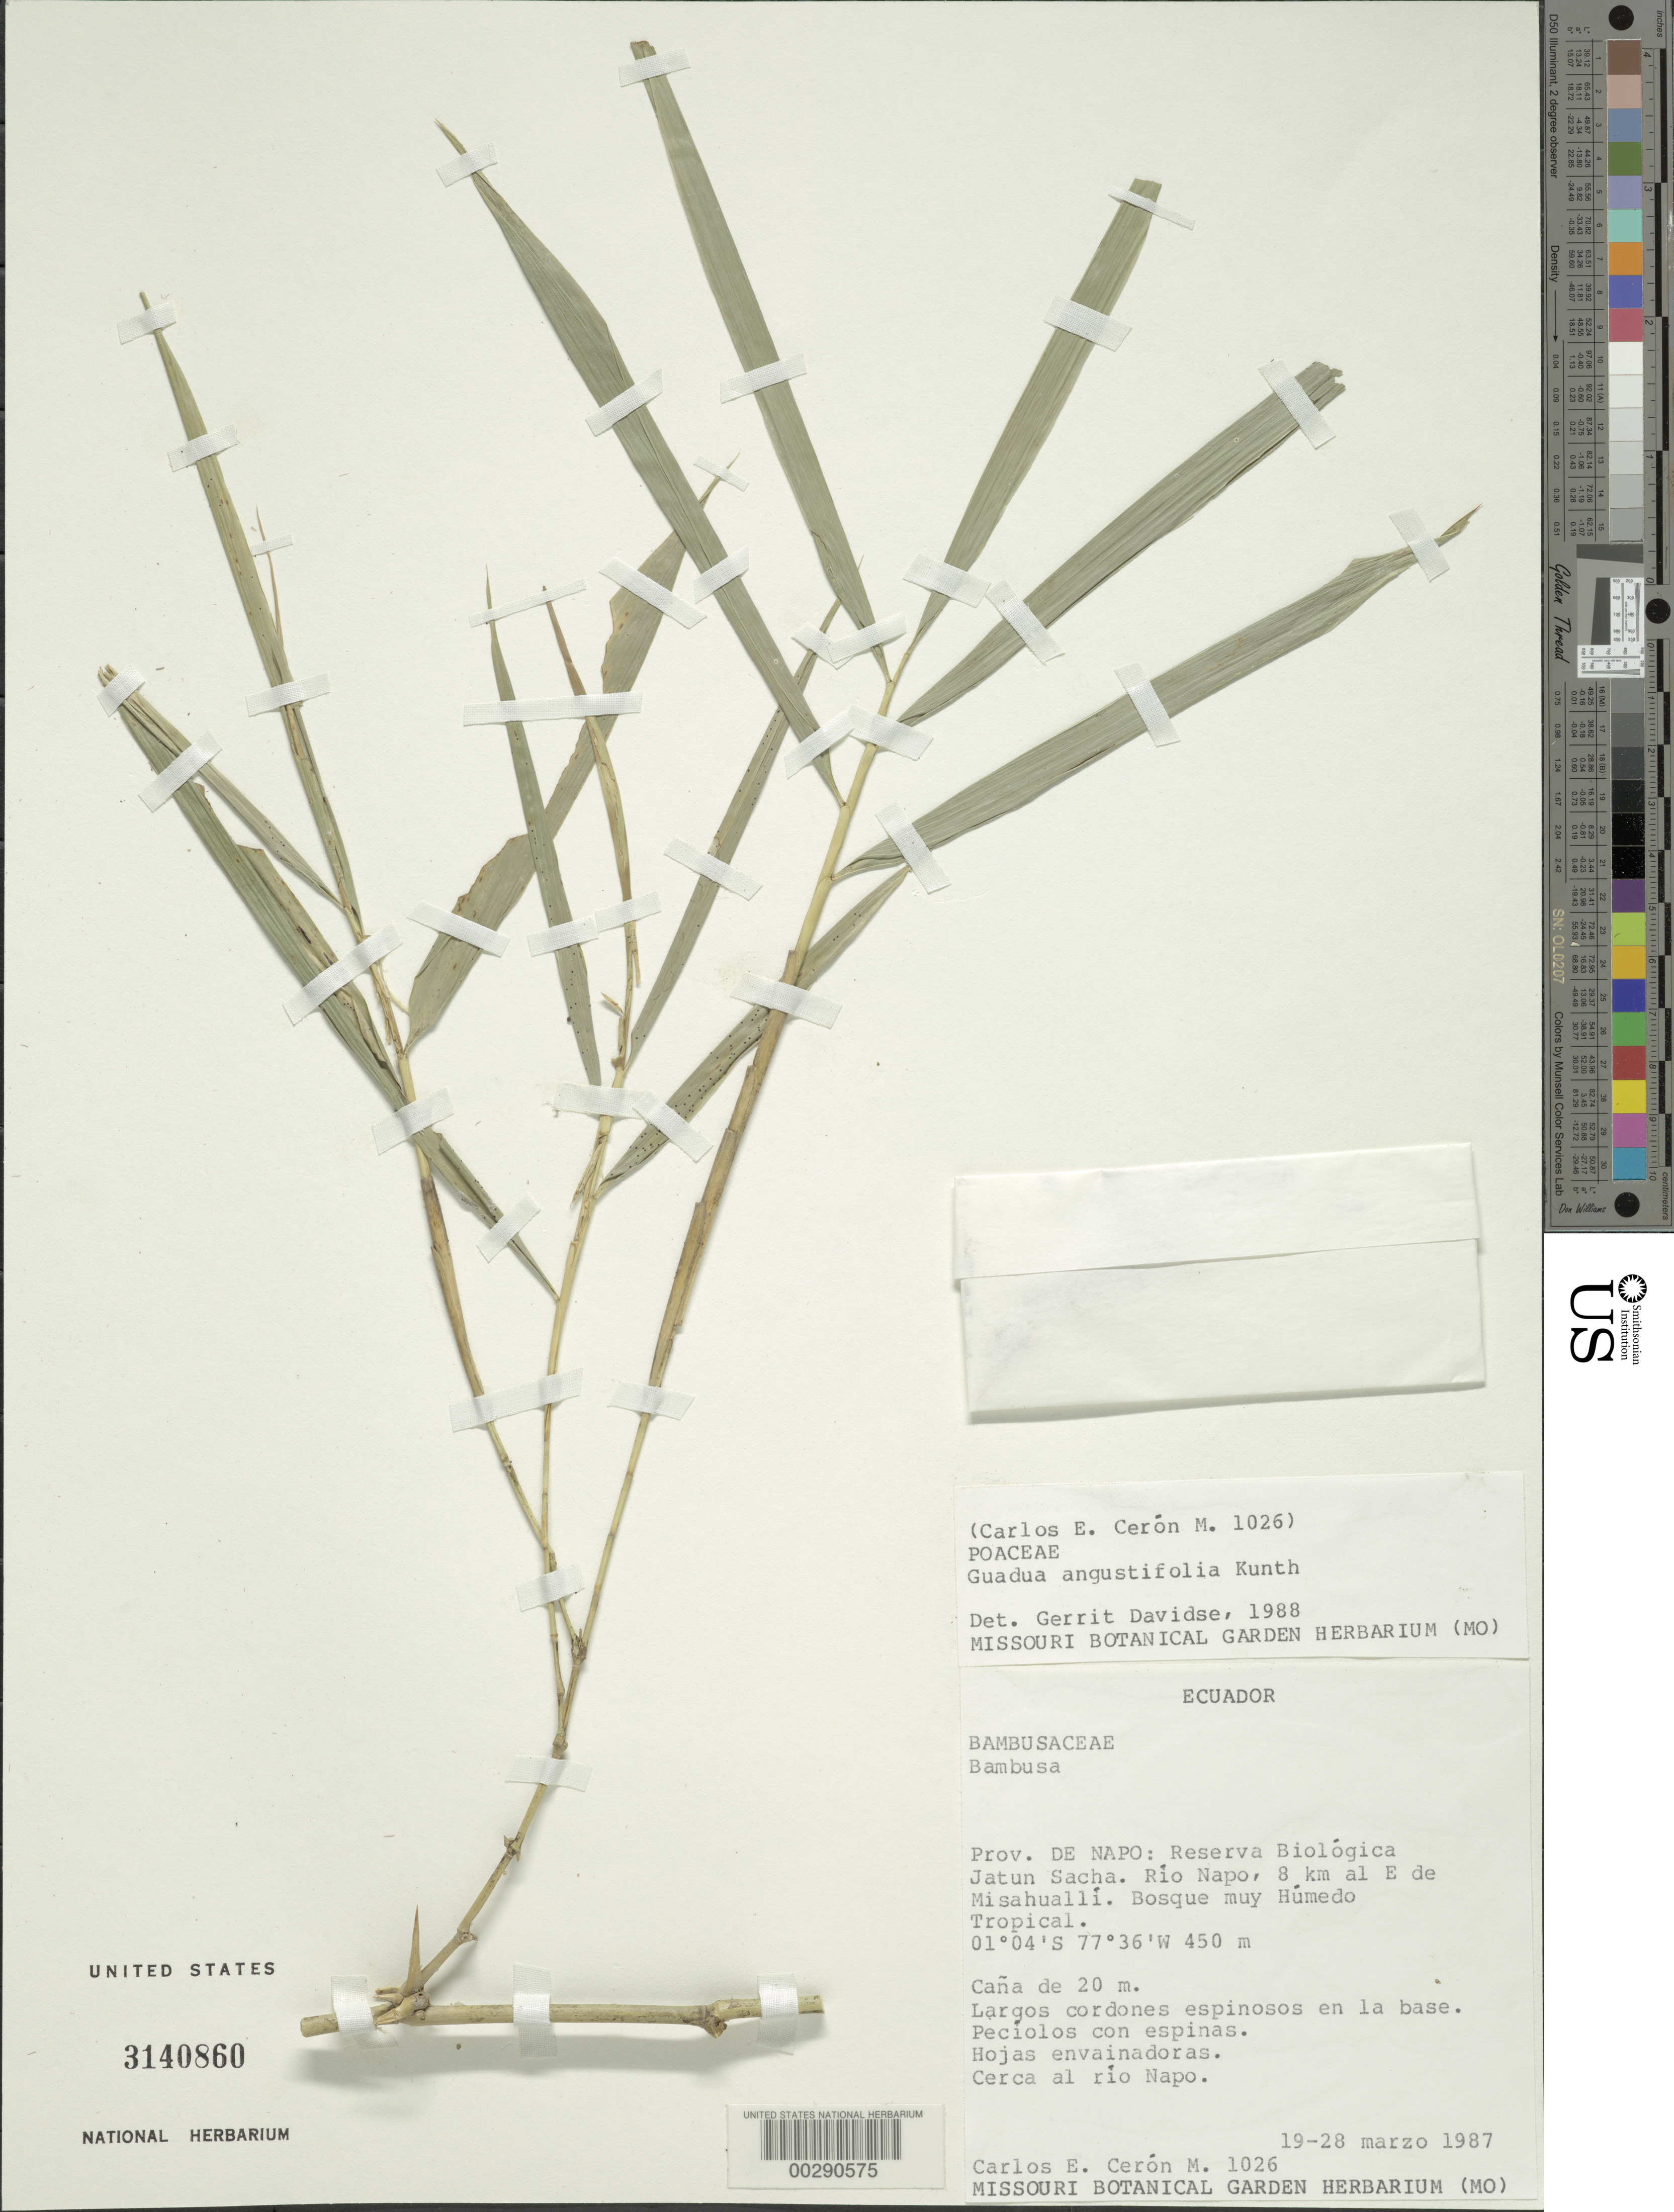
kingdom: Plantae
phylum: Tracheophyta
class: Liliopsida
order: Poales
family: Poaceae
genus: Guadua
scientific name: Guadua angustifolia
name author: Kunth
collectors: C. E. Cerón M.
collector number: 1026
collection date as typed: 19 Mar 1987 to 28 Mar 1987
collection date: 1987-03-19/1987-03-28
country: Ecuador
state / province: Napo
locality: Reserva biologica jatun sacha; Rio Napo, 8 km E of misahualli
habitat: Very humid tropical rain forest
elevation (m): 450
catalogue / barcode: US 3140860